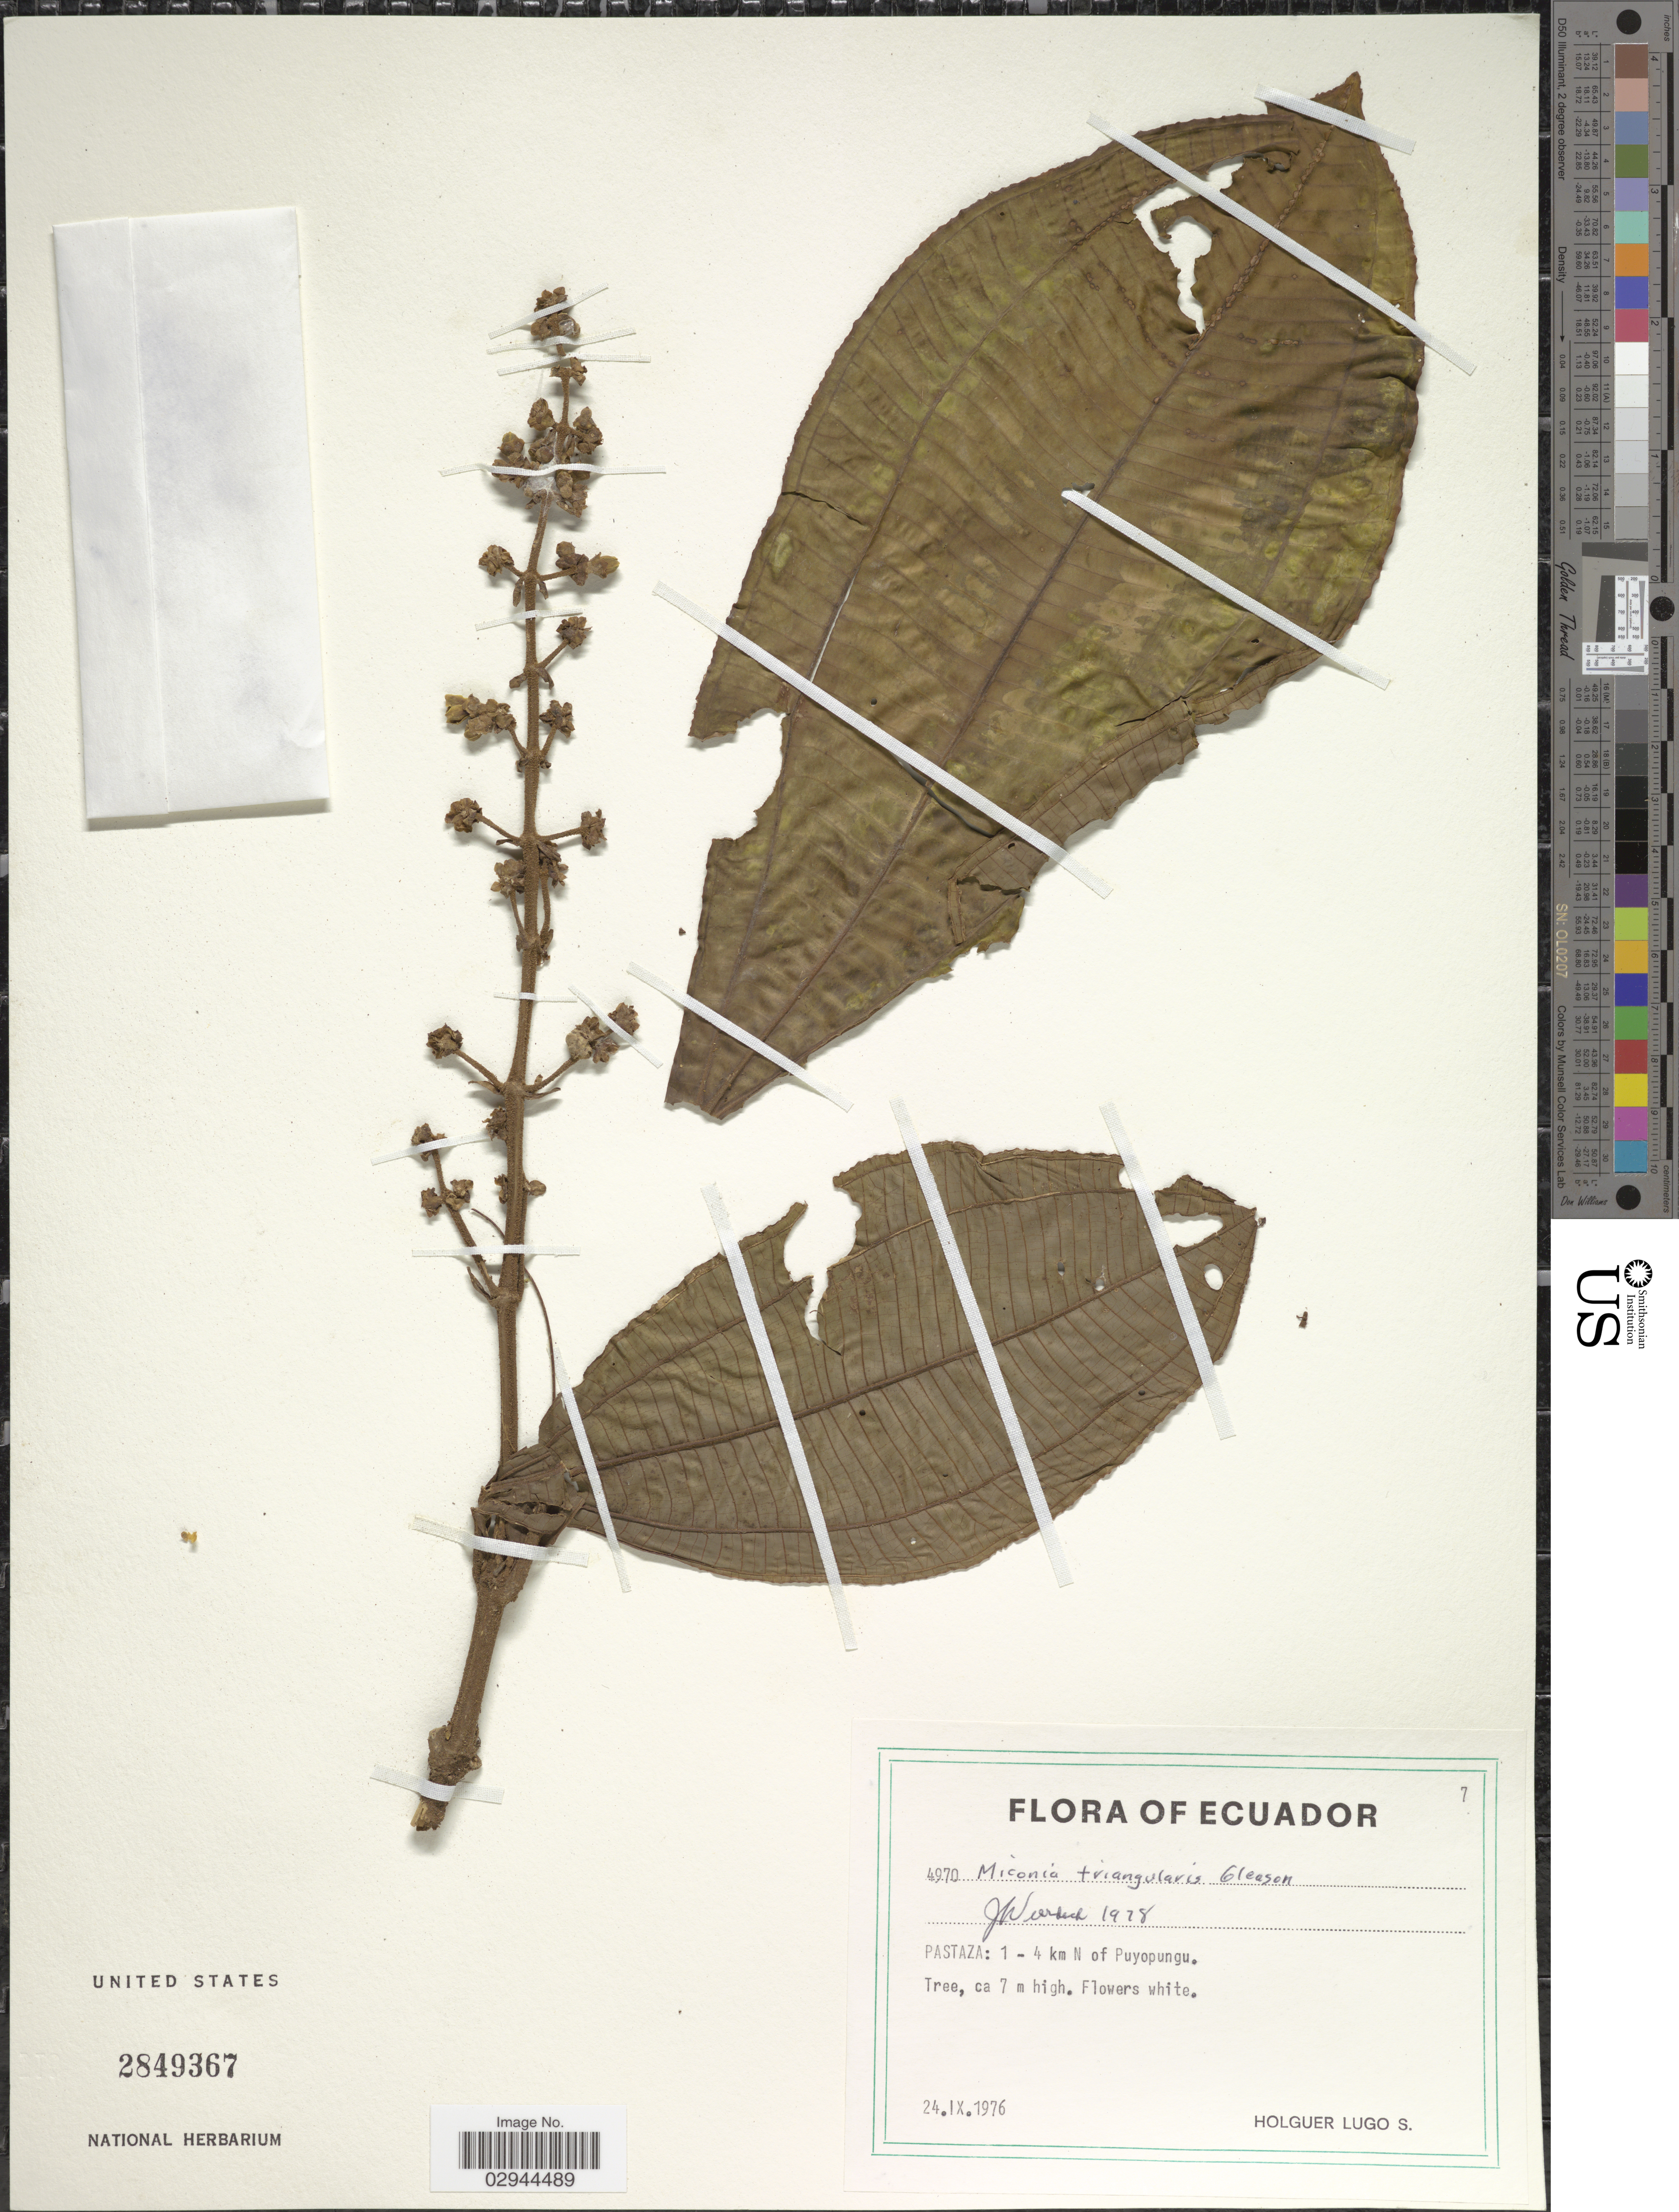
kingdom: Plantae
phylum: Tracheophyta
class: Magnoliopsida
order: Myrtales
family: Melastomataceae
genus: Miconia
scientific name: Miconia triangularis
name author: Gleason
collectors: H. Lugo S.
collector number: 4970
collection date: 1976-09-24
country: Ecuador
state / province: Pastaza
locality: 1 - 4 km N of Puyopungu.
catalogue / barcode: US 2849367